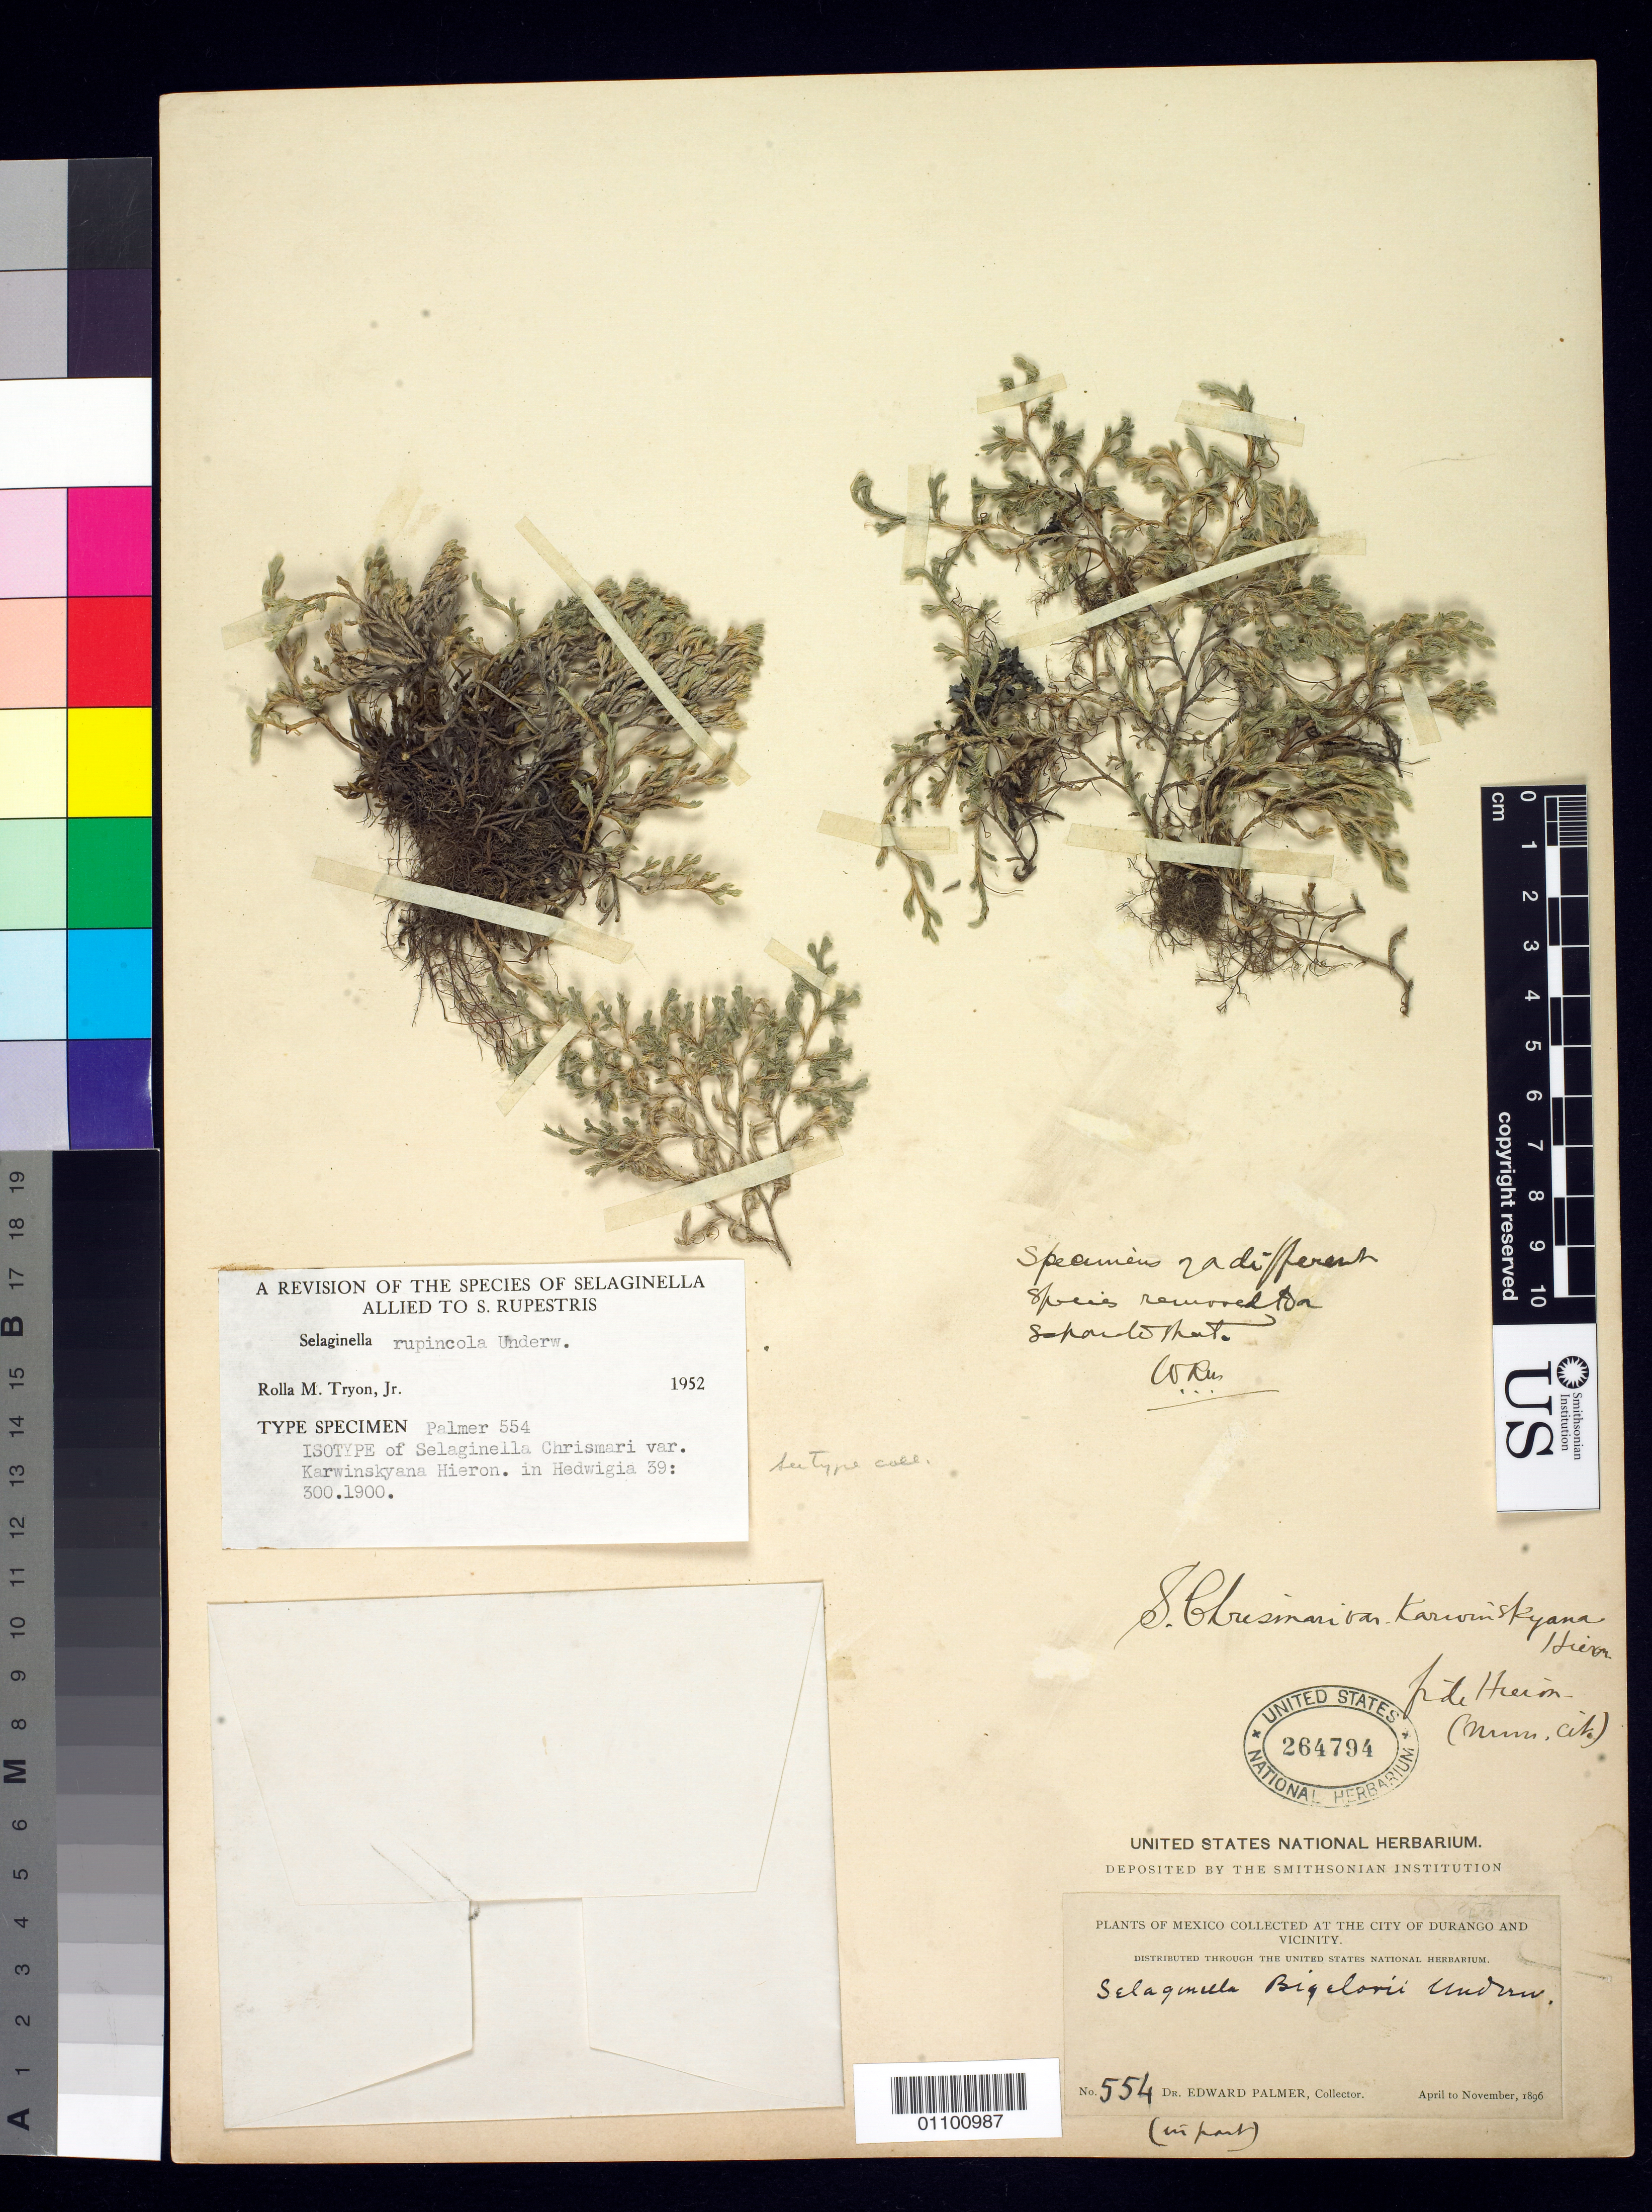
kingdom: Plantae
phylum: Tracheophyta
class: Lycopodiopsida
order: Selaginellales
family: Selaginellaceae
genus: Selaginella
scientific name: Selaginella chrismarii var. karwinskyana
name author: Hieron.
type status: Isolectotype; Isosyntype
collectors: E. Palmer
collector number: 554 p.p.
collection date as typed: Apr 1896 to Nov 1896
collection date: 1896-04/1896-11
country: Mexico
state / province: Durango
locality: At the City of Durango & vicinity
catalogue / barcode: US 264794